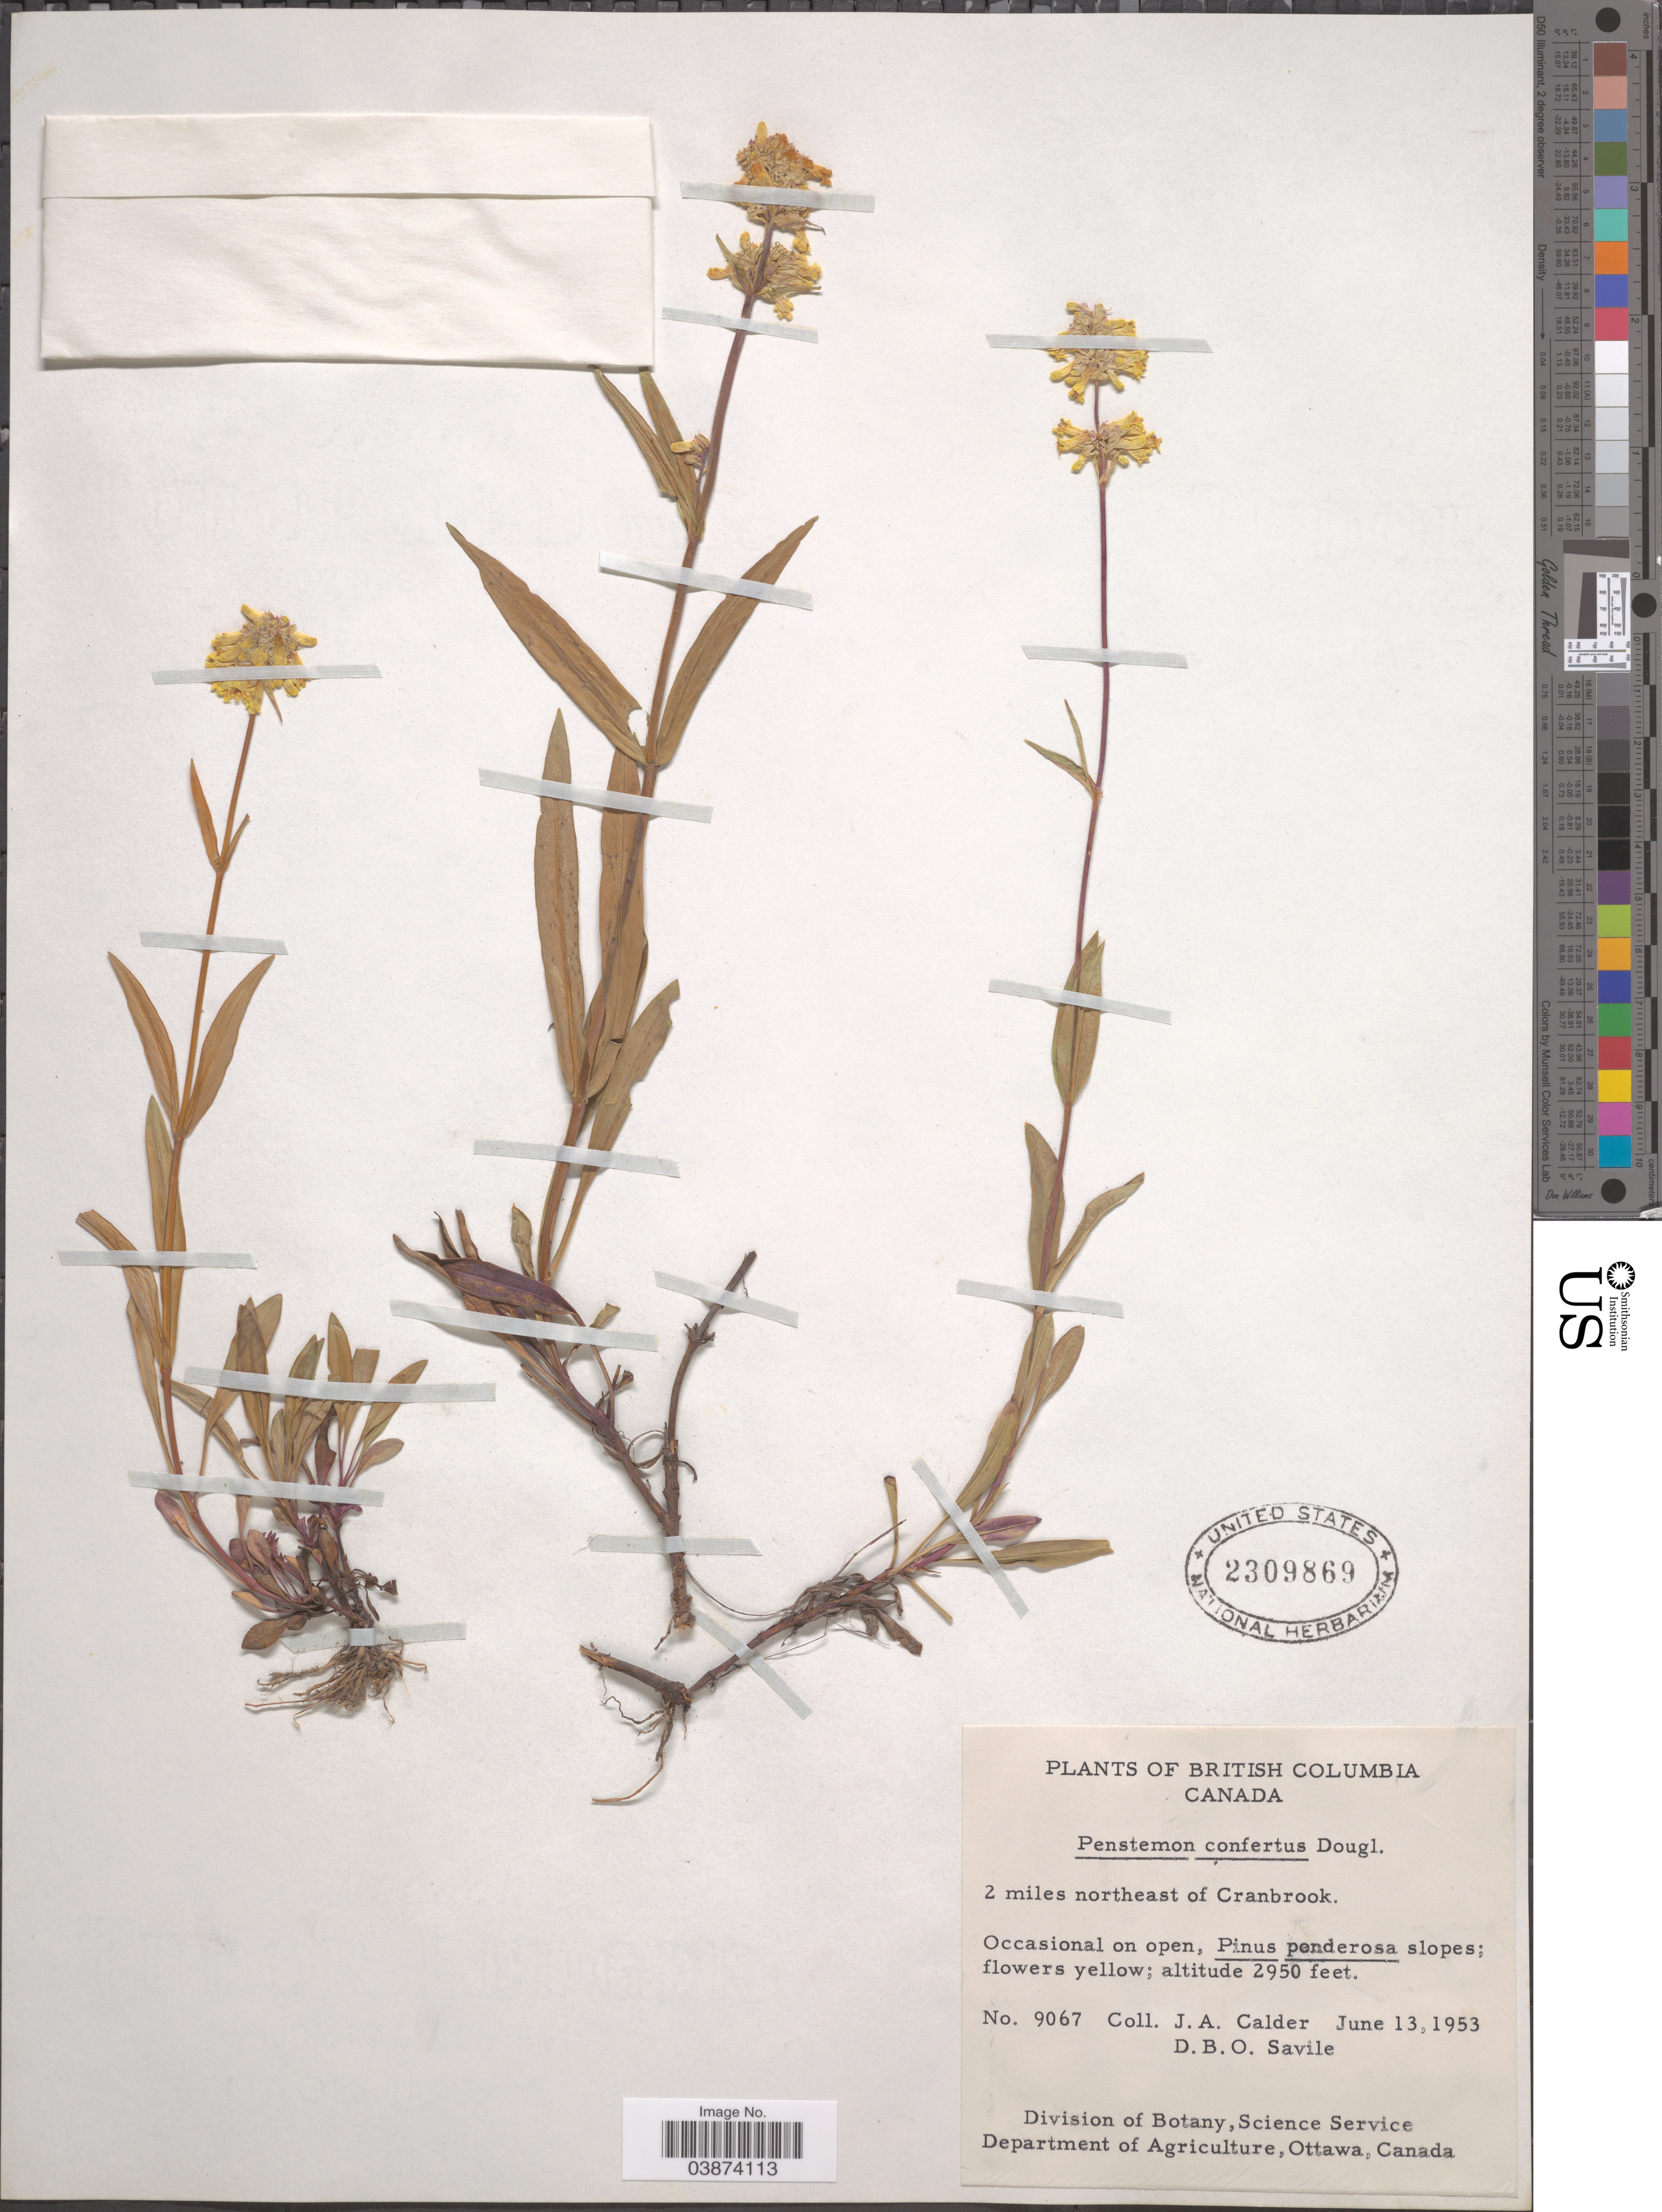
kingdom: Plantae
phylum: Tracheophyta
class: Magnoliopsida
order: Lamiales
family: Plantaginaceae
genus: Penstemon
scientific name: Penstemon confertus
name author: Douglas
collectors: J. A. Calder & D. Savile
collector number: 9067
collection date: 1953-06-13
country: Canada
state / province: British Columbia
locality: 2 miles northeast of Cranbrook.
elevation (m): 899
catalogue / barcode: US 2309869